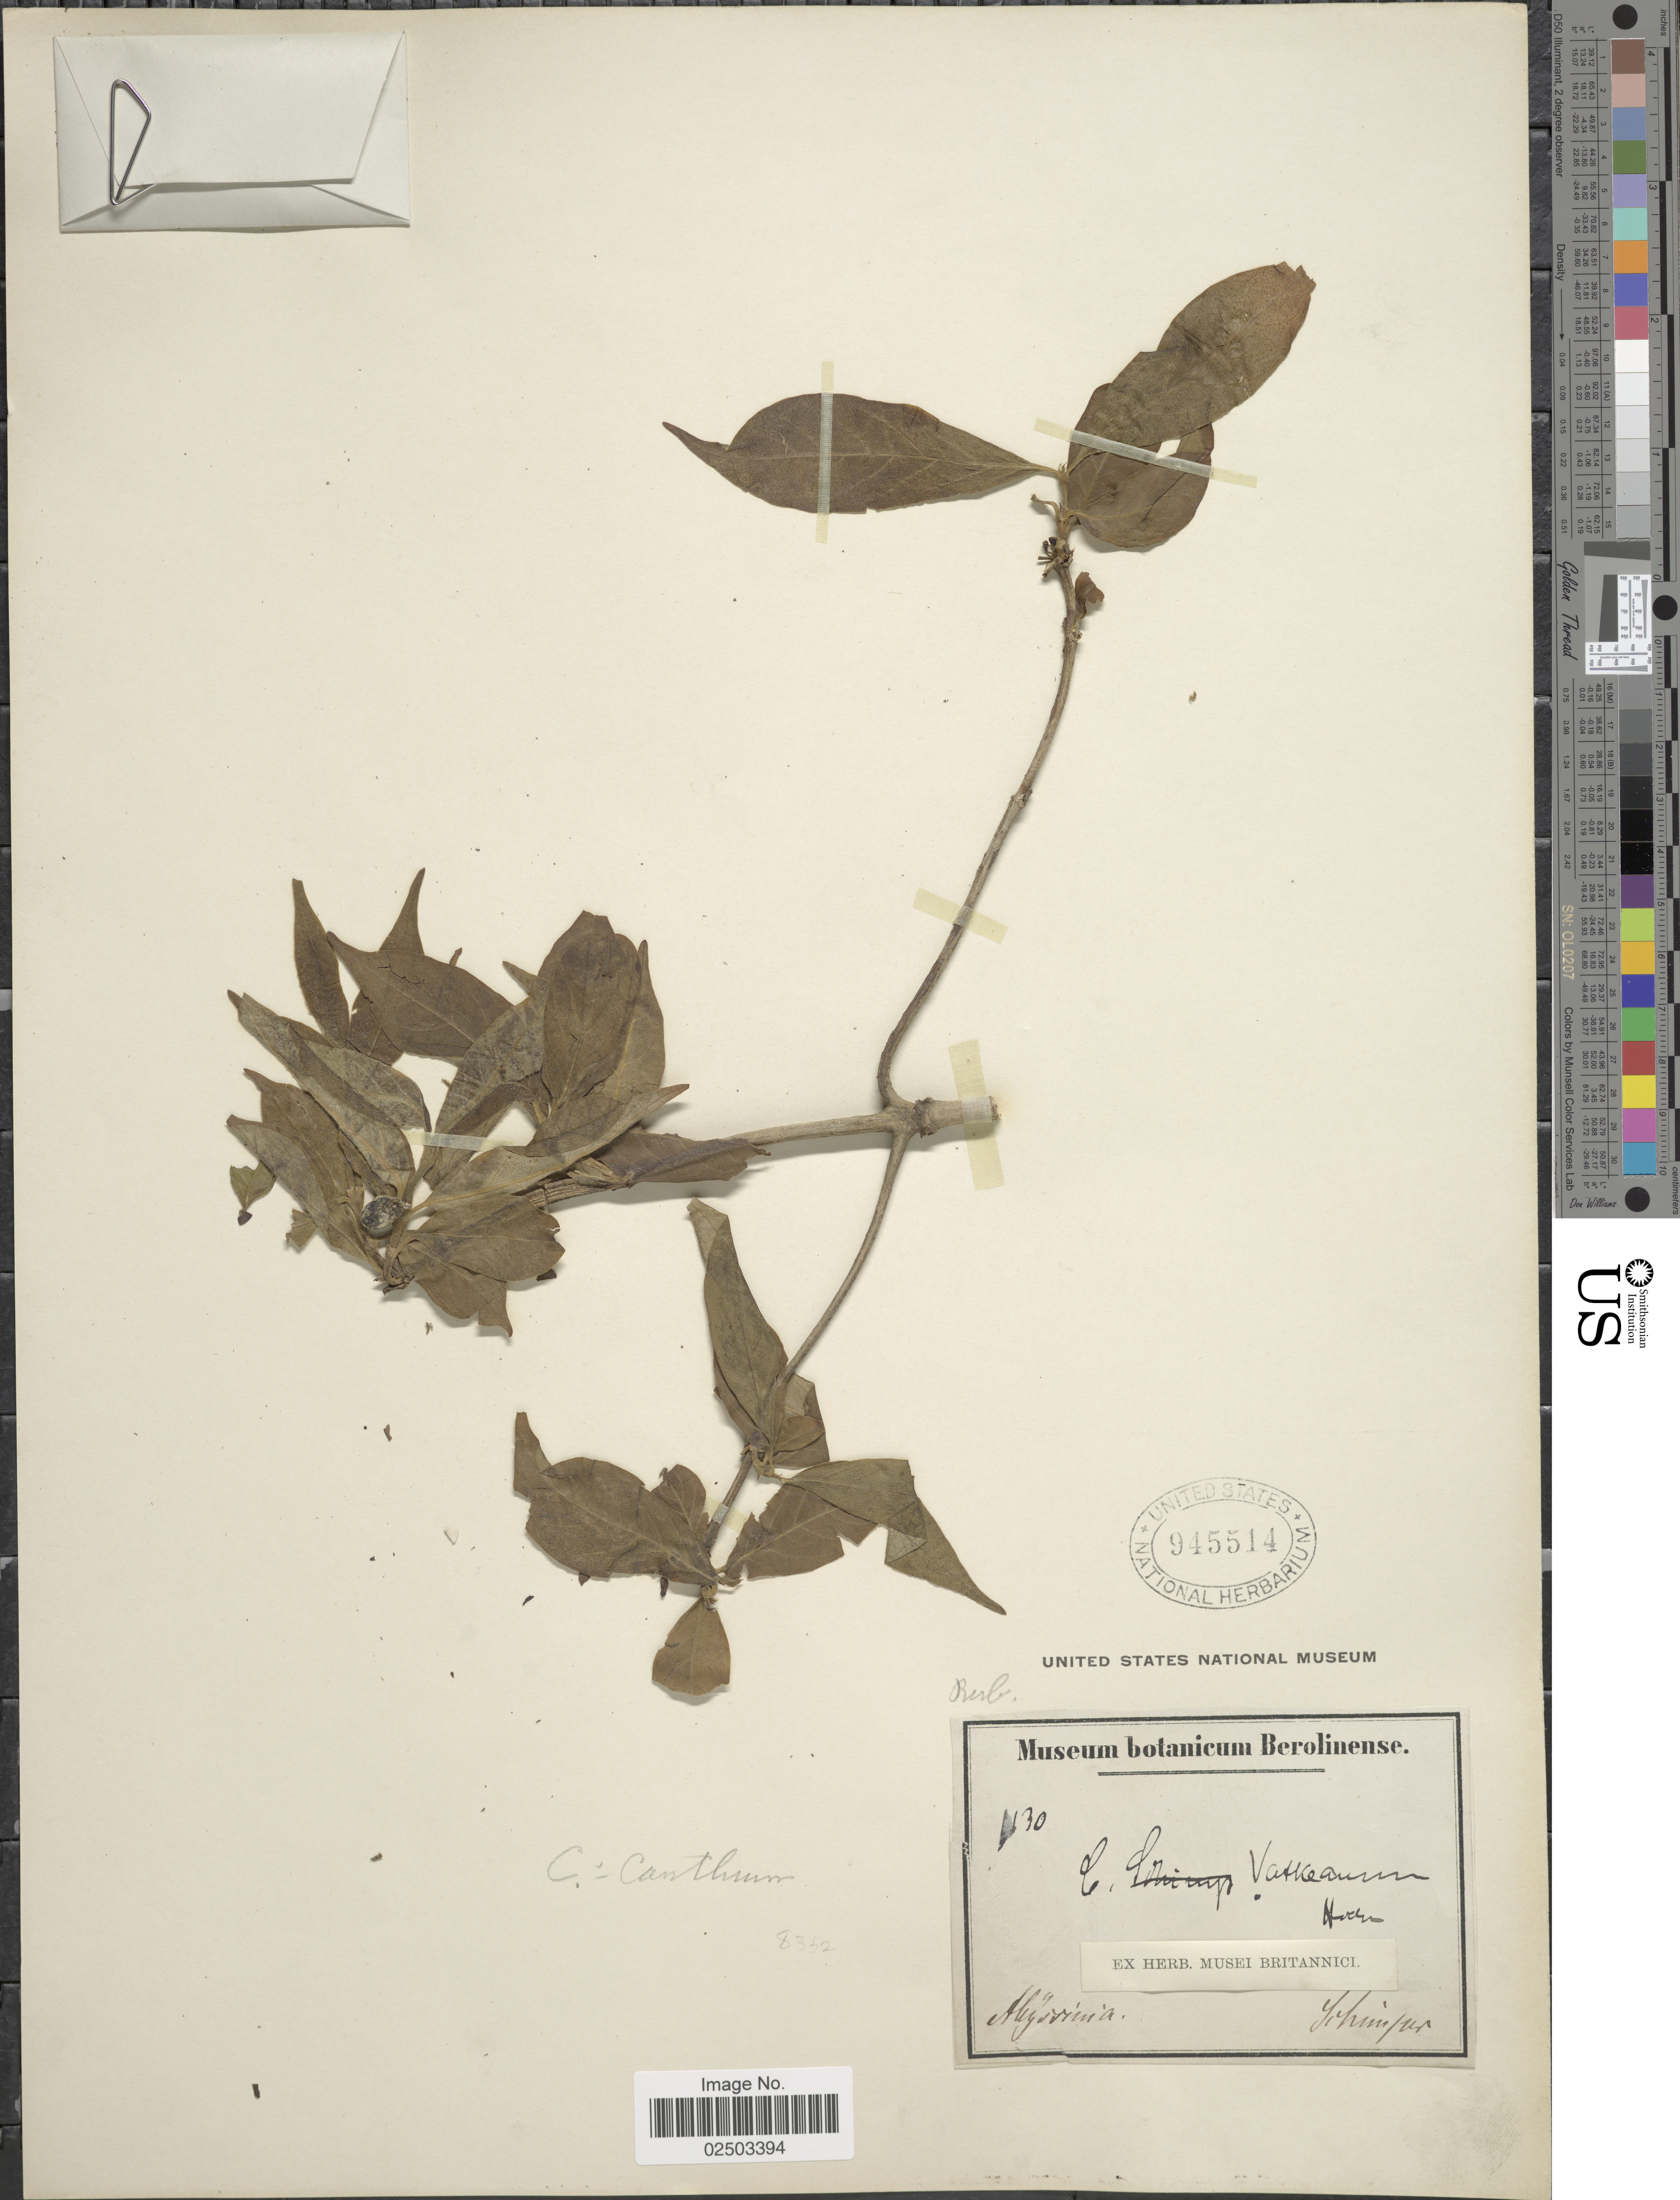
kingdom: Plantae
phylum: Tracheophyta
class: Magnoliopsida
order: Gentianales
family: Rubiaceae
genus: Bridsonia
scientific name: Bridsonia chamaedendrum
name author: (Kuntze) Verstraete & A.E. van Wyk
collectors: -. Schimper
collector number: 1130*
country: Eritrea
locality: Abyssinia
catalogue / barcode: US 945514